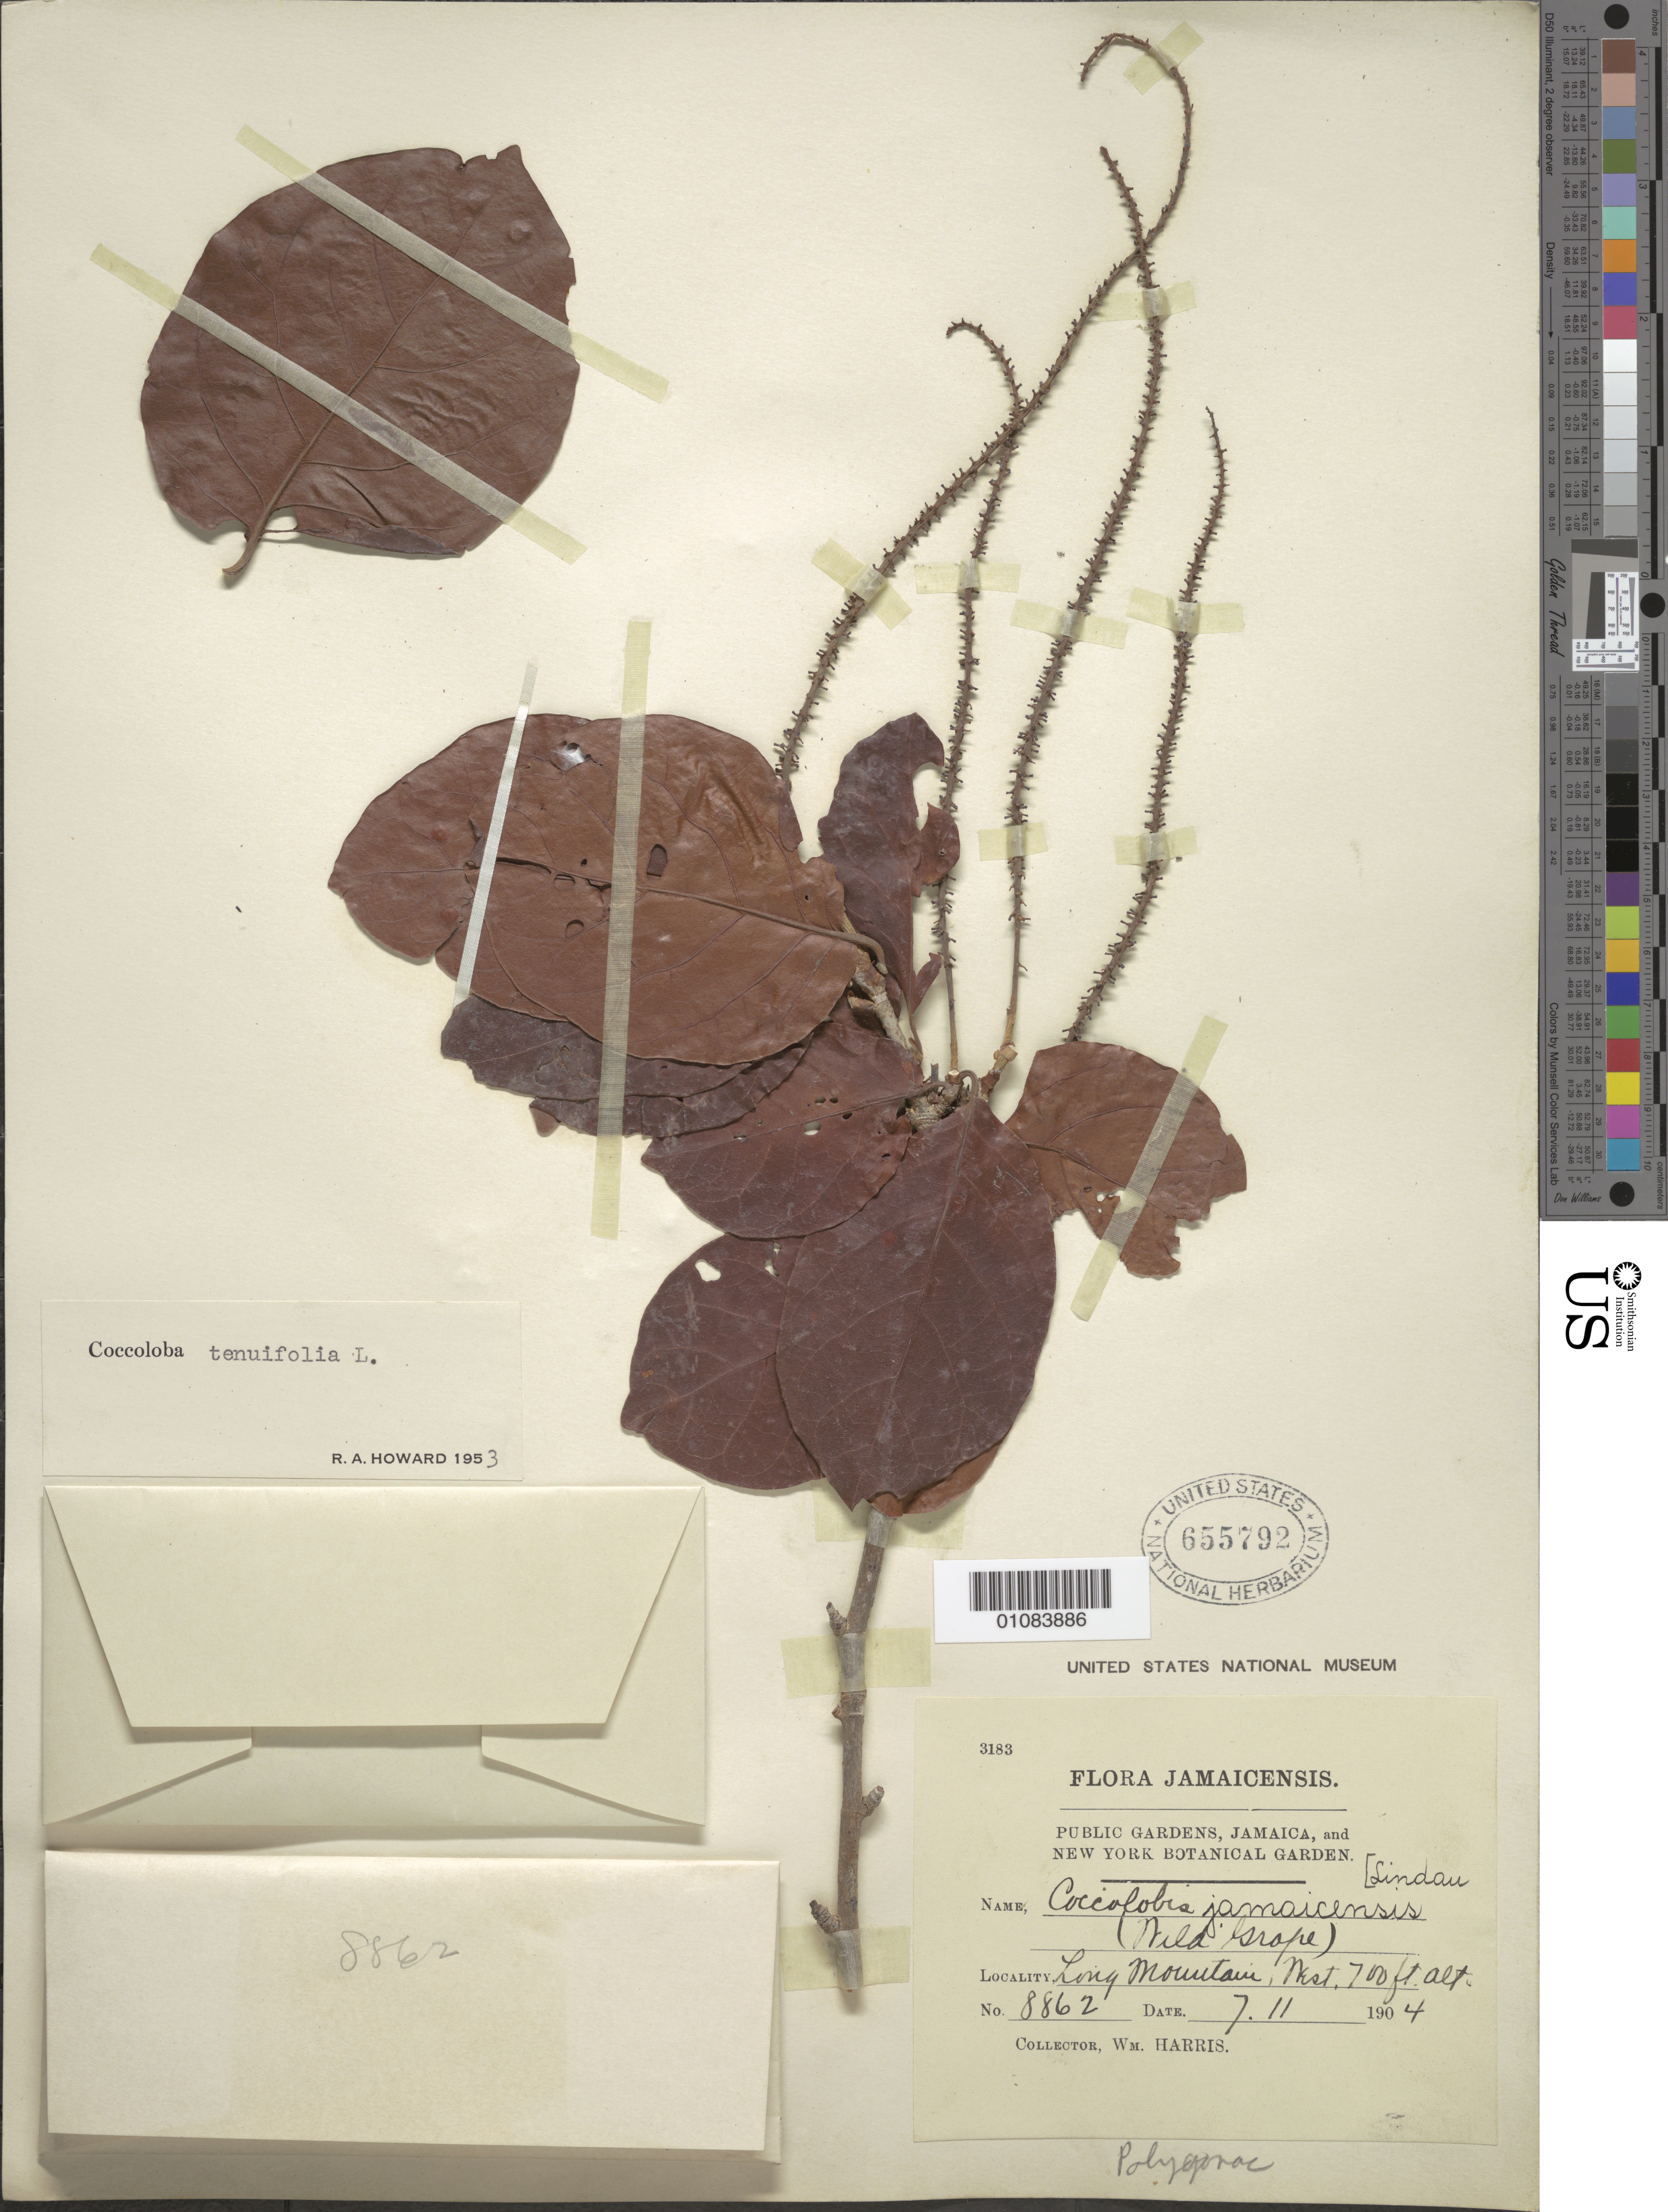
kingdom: Plantae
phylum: Tracheophyta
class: Magnoliopsida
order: Caryophyllales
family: Polygonaceae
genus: Coccoloba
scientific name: Coccoloba jamaicensis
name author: Lindau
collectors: W. Harris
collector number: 8862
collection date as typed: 07 Nov 1904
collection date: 1904-11-07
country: Jamaica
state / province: Saint Andrew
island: Jamaica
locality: Long Mountain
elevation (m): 213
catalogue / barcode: US 655792